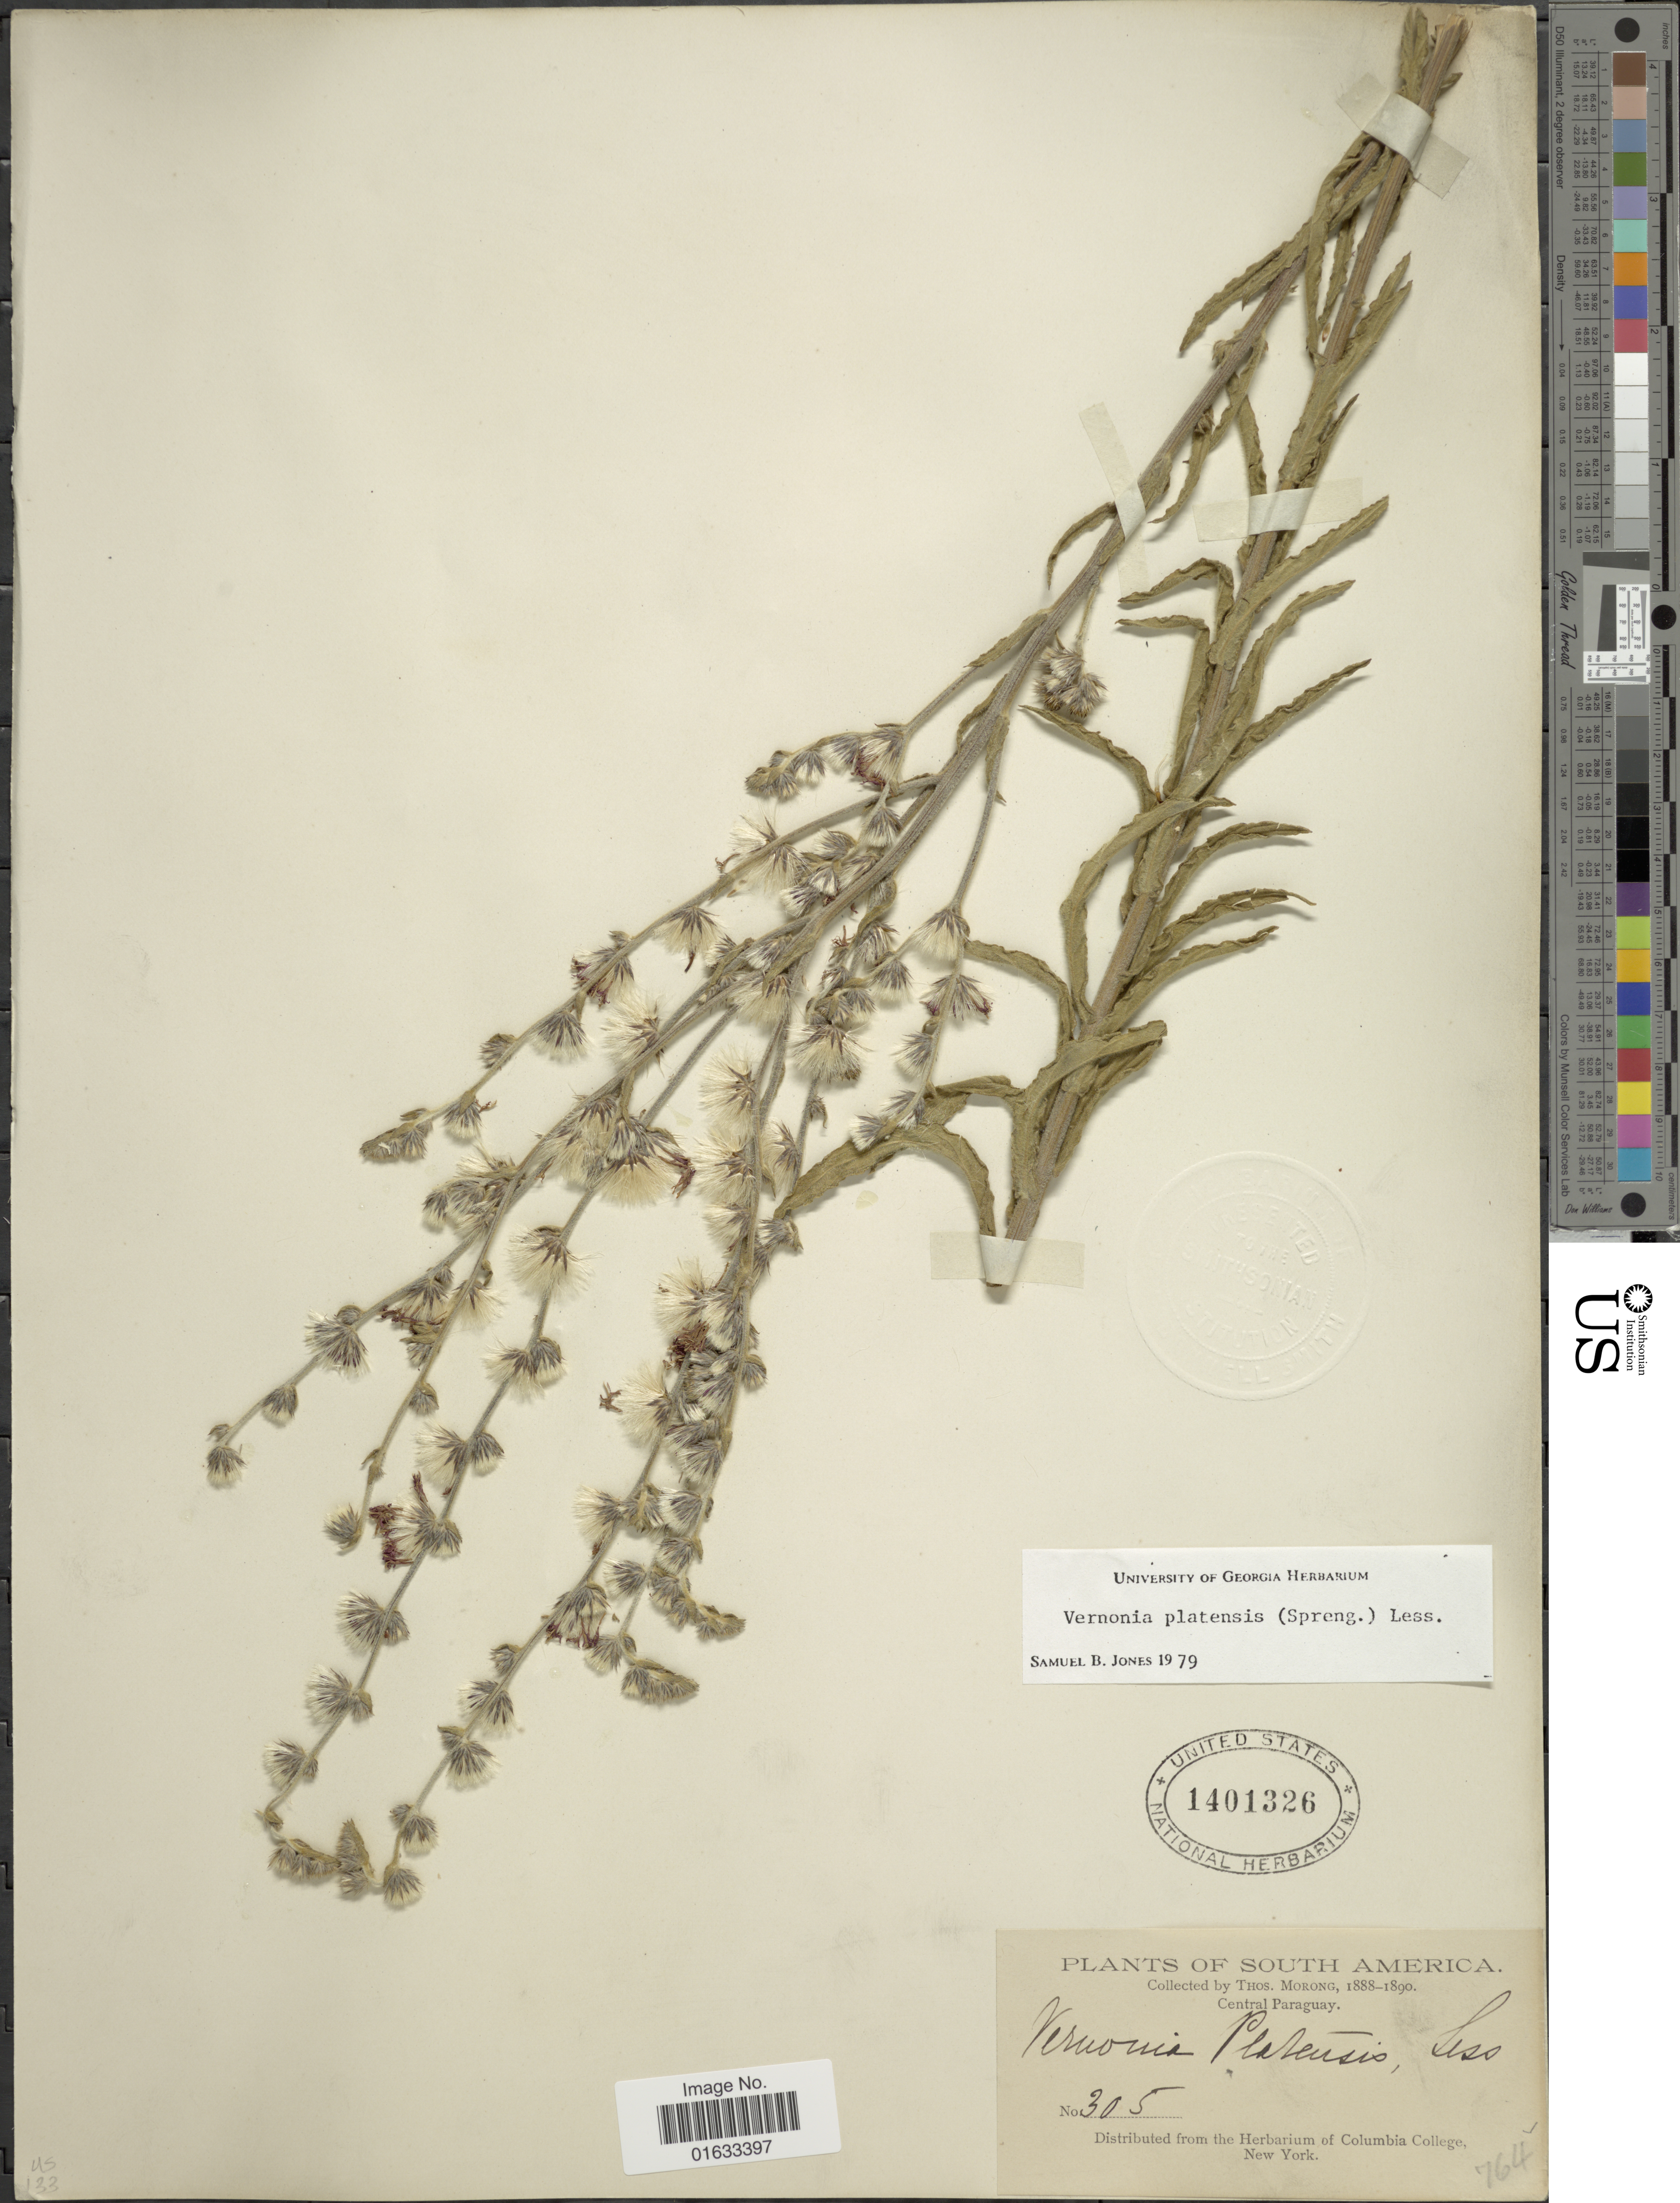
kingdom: Plantae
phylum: Tracheophyta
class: Magnoliopsida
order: Asterales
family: Asteraceae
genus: Chrysolaena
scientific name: Chrysolaena platensis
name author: (Spreng.) H. Rob.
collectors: ex herb. T. Morong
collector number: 305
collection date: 1888/1890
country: Paraguay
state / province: Central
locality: South America, Central Paraguay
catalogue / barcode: US 1401326